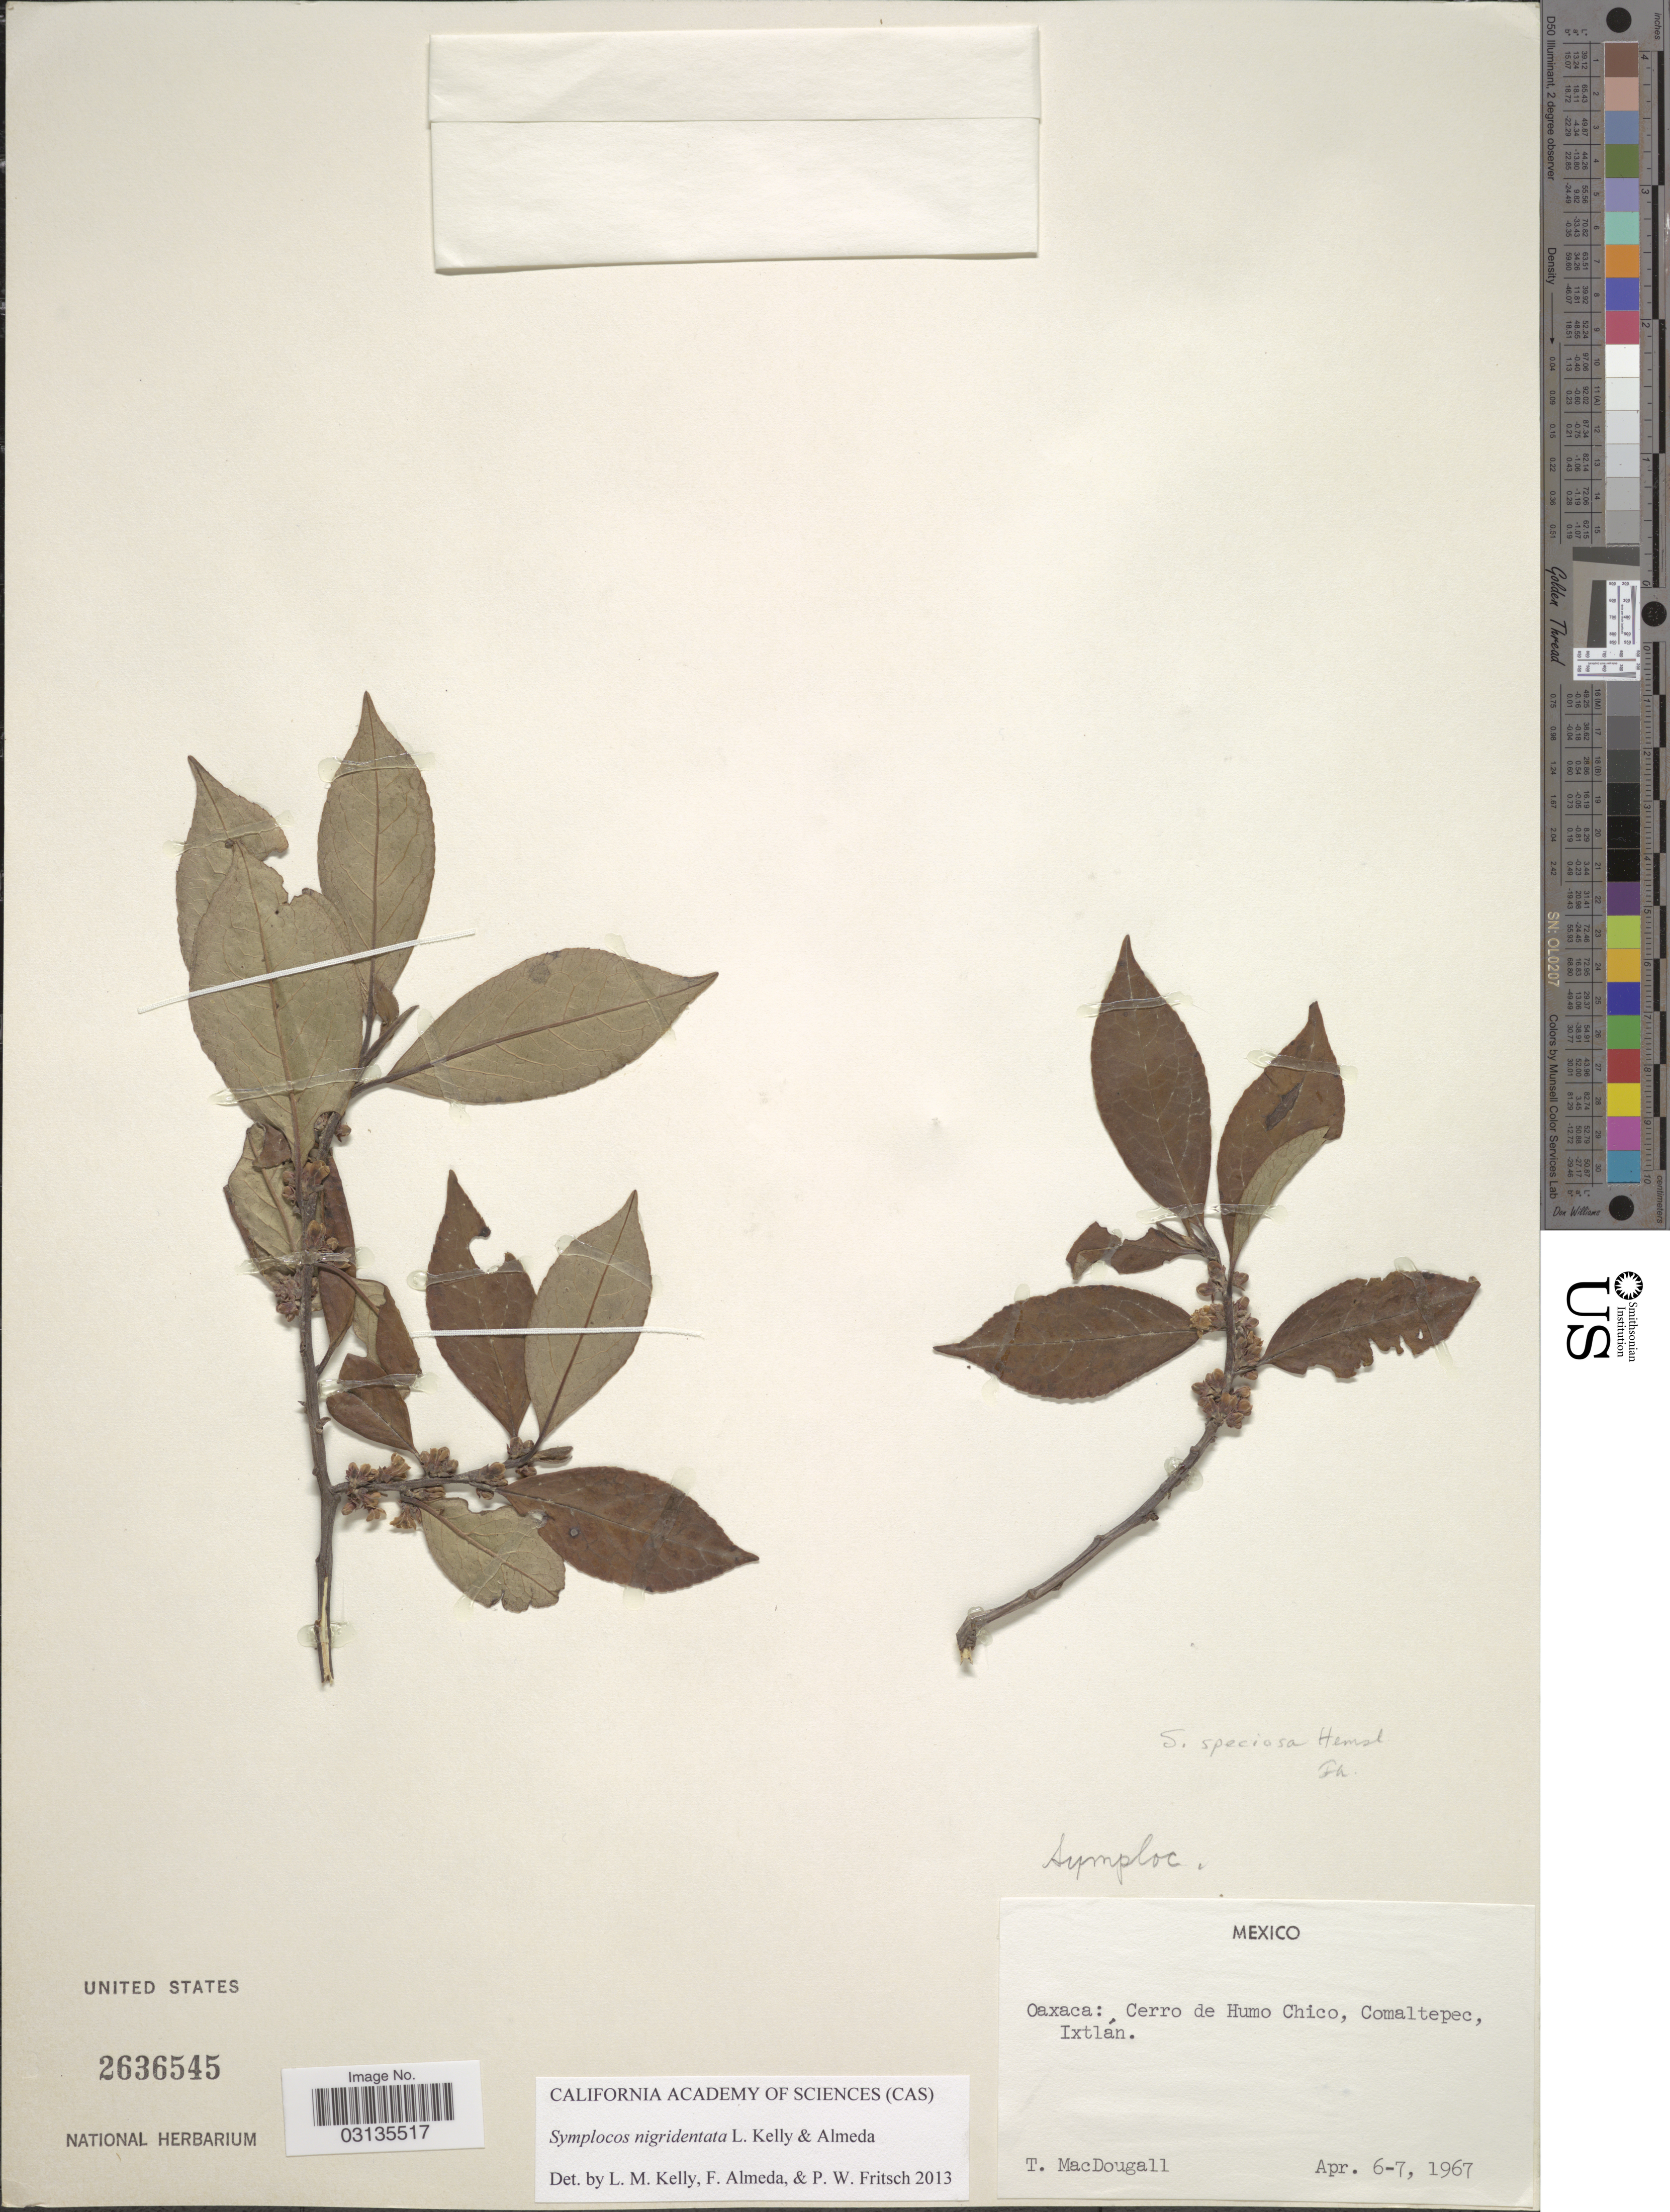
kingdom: Plantae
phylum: Tracheophyta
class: Magnoliopsida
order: Ericales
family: Symplocaceae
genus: Symplocos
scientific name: Symplocos nigridentata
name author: L.M. Kelly & Almeda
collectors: T. B. MacDougall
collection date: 1967-04-06/1967-04-07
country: Mexico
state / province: Oaxaca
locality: Cerro de Humo Chico, Comaltepec, Ixtlán.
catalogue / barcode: US 2636545